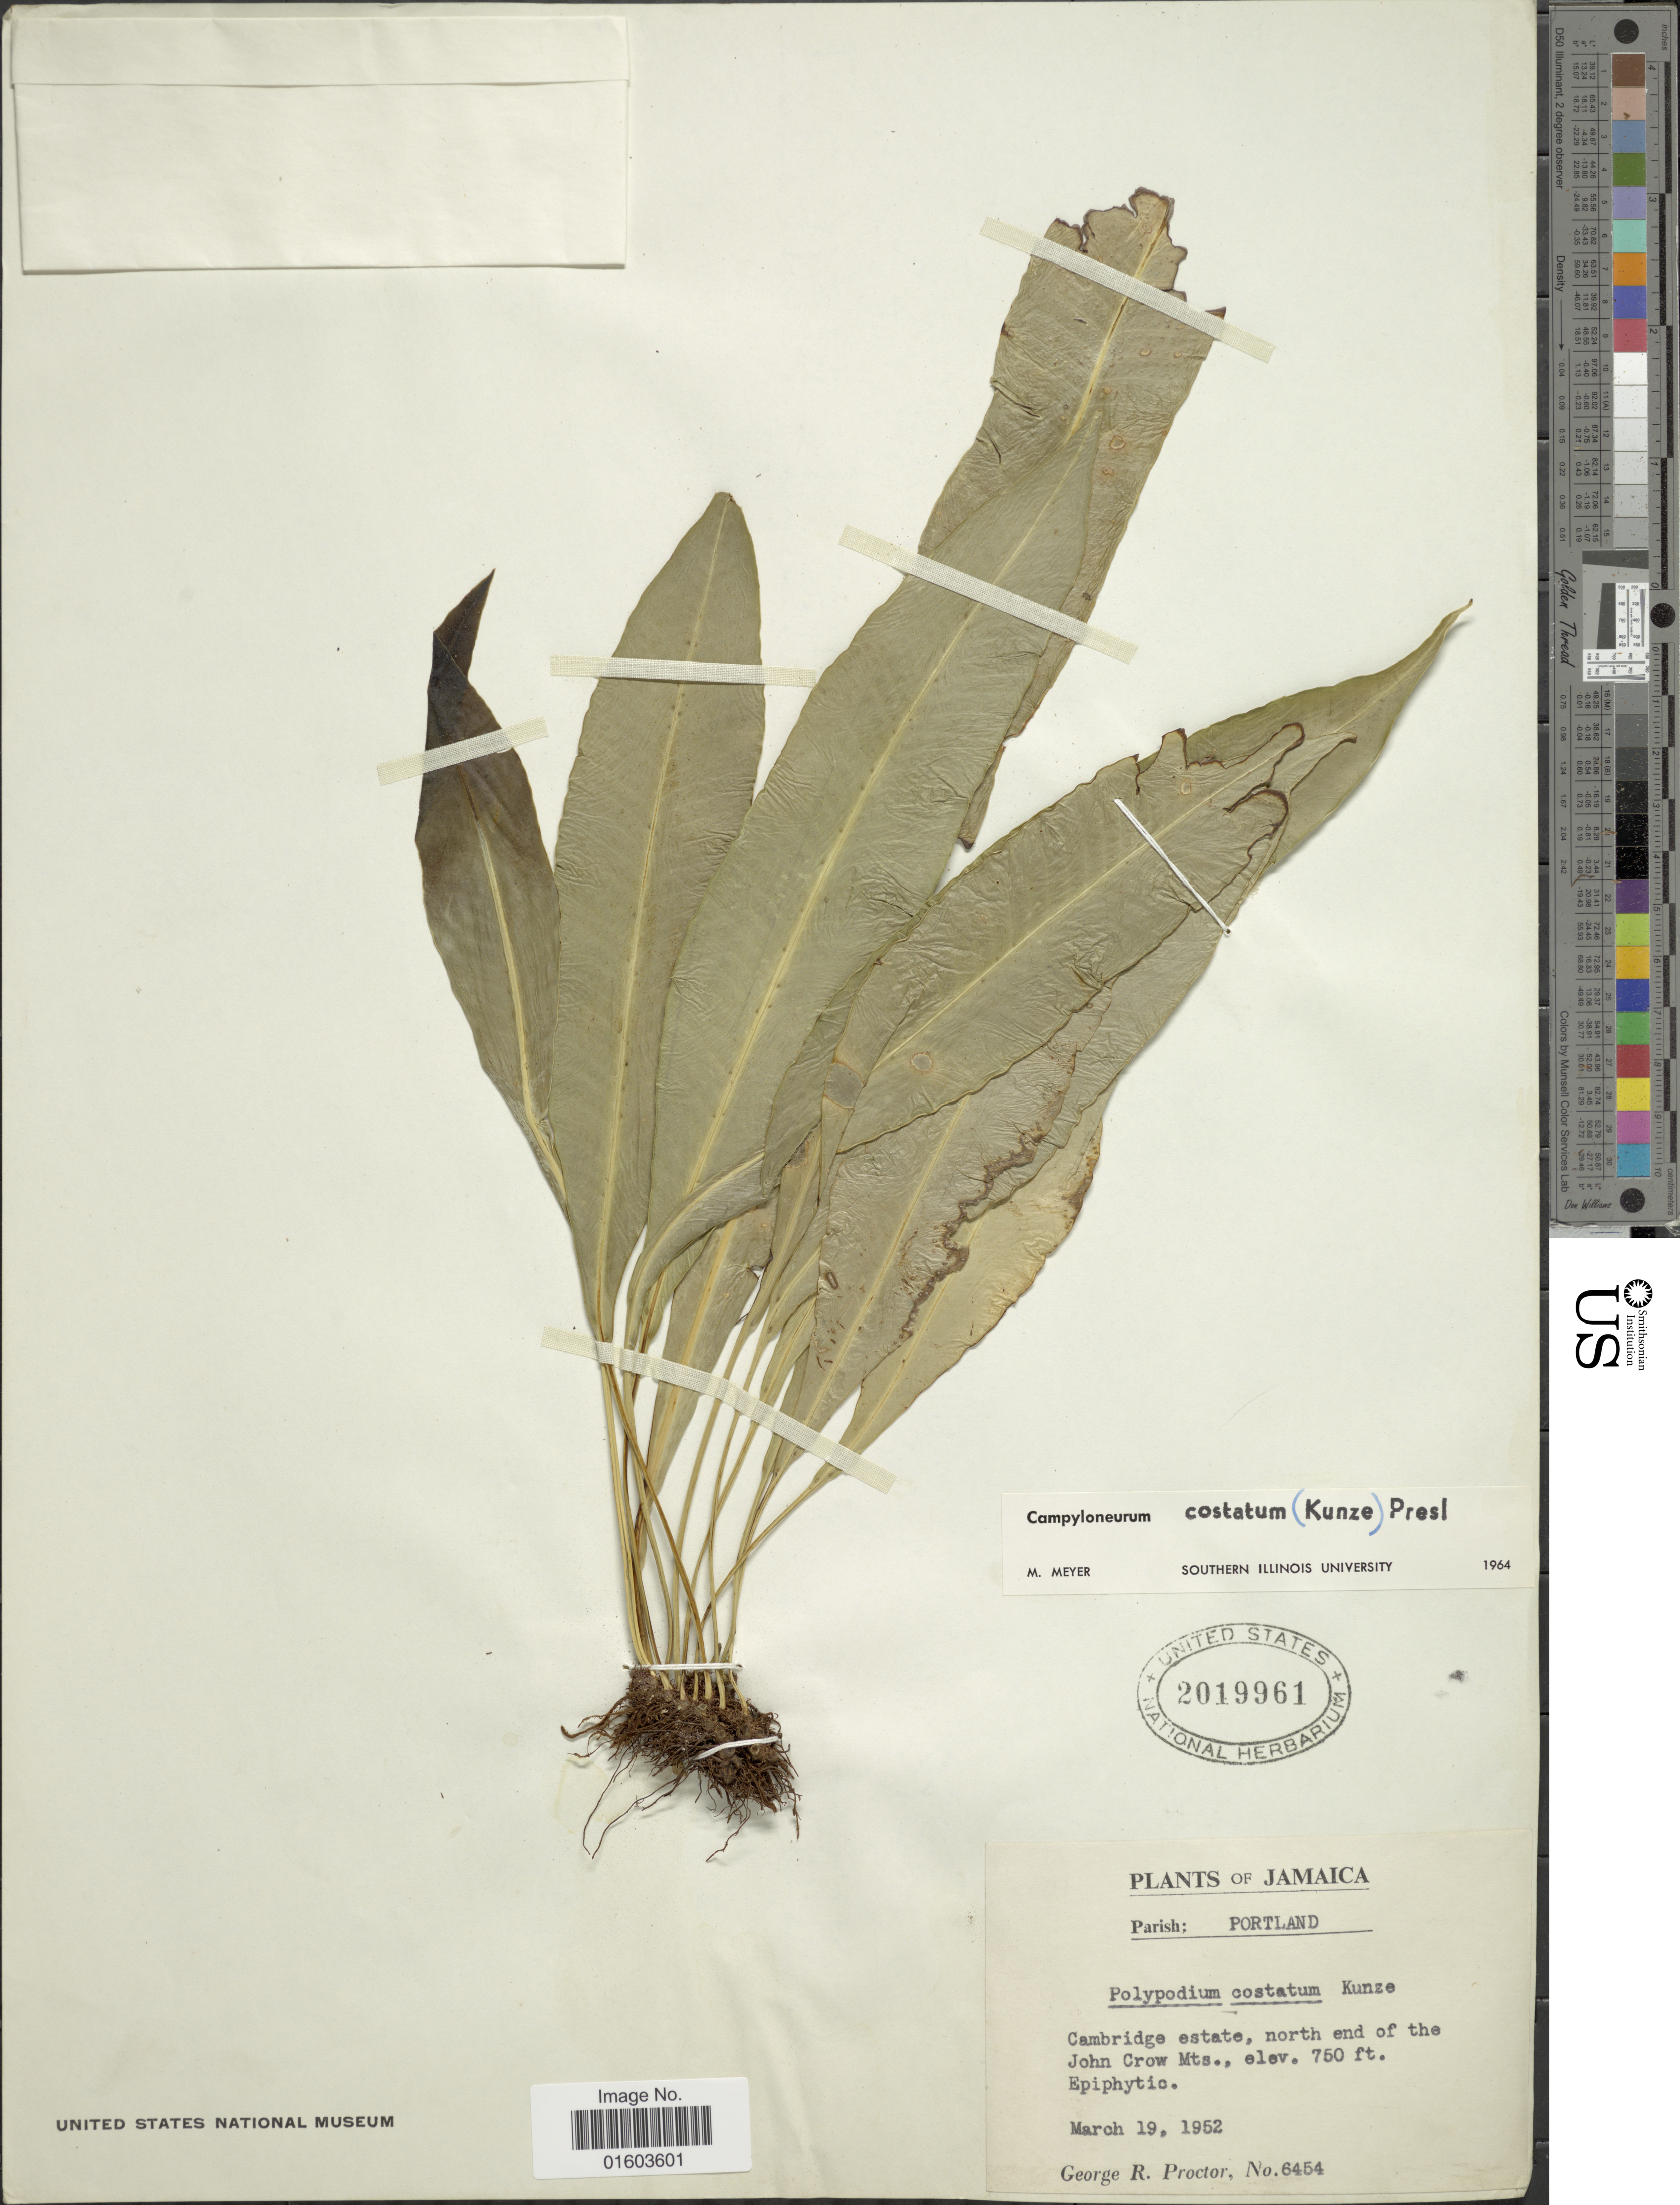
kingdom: Plantae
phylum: Tracheophyta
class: Polypodiopsida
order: Polypodiales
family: Polypodiaceae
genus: Campyloneurum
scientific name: Campyloneurum costatum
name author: (Kunze) C. Presl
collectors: G. R. Proctor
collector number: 6454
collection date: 1952-03-19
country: Jamaica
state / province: Portland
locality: Parish, Portland. Canbridge esatet, north end of the John Crow Mts.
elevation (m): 229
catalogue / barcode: US 2019961